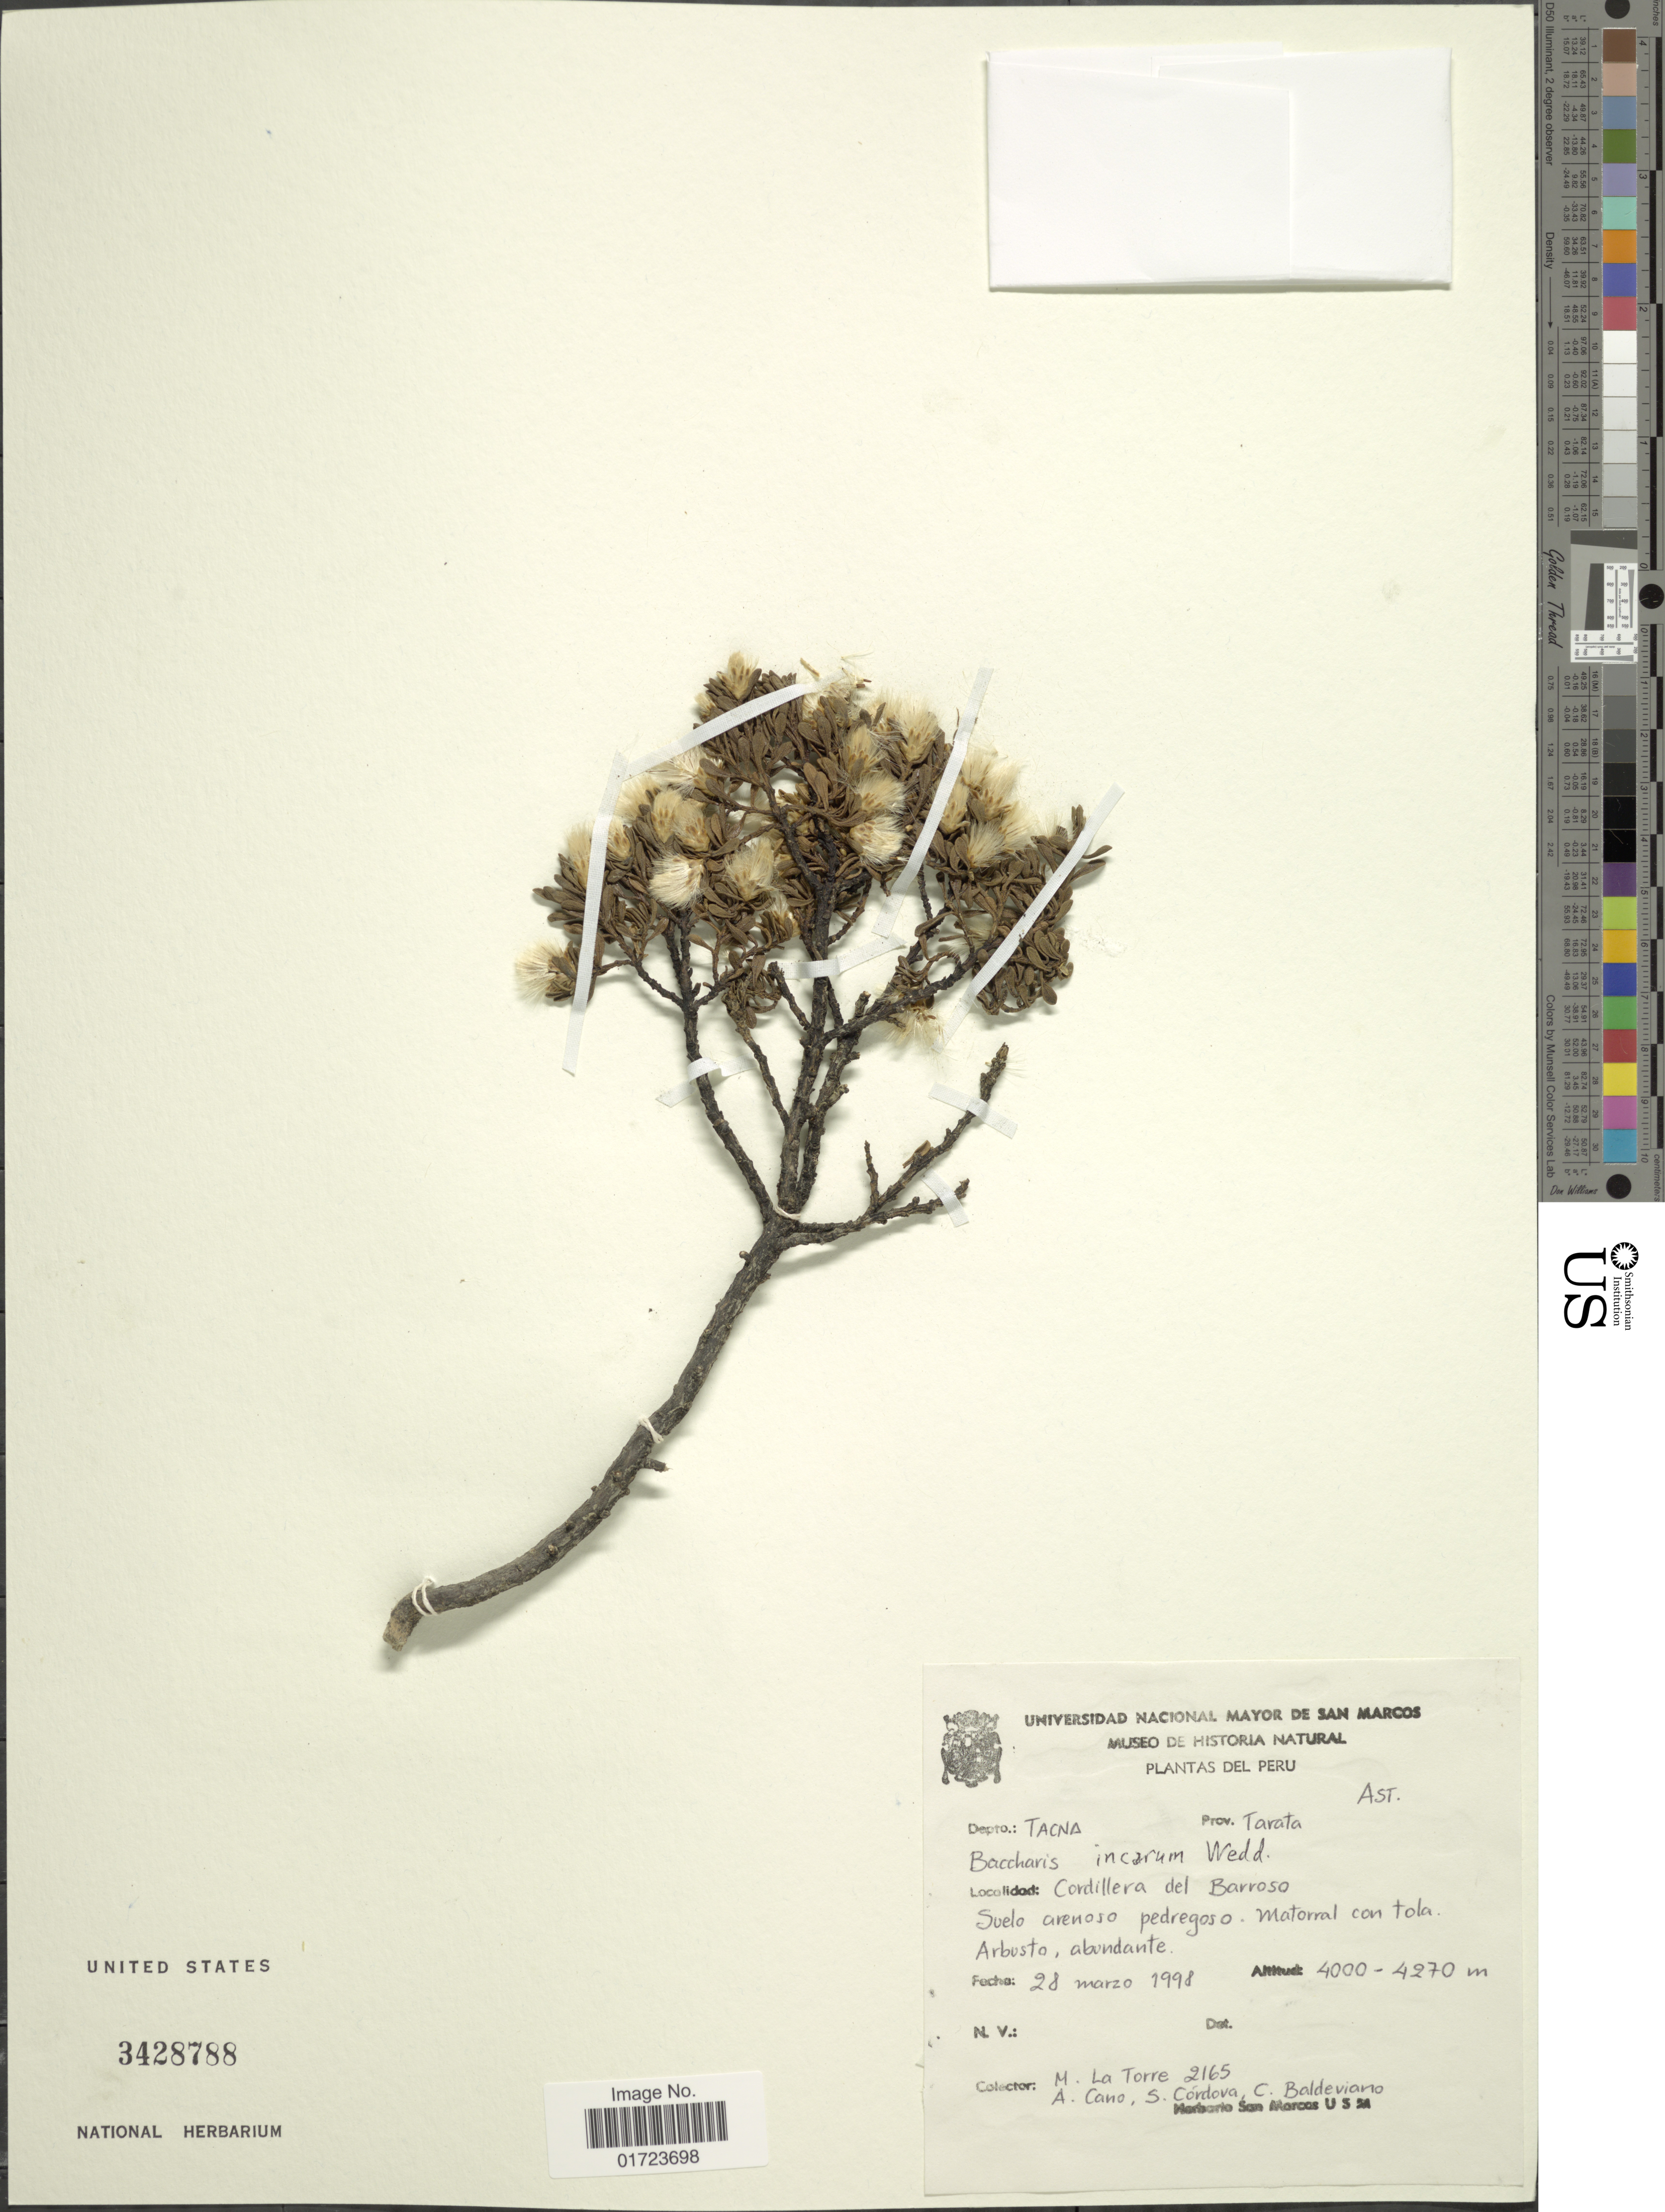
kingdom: Plantae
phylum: Tracheophyta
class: Magnoliopsida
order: Asterales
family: Asteraceae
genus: Baccharis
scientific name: Baccharis tola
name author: Phil.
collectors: M. I. La Torre, A. Cano, S. Cordova & C. Baldeviano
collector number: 2165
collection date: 1998-03-28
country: Peru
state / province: Tacna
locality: Depto: Tacna, Prov. Tarata. Cordillera del Barroso,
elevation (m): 4000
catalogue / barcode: US 3428788